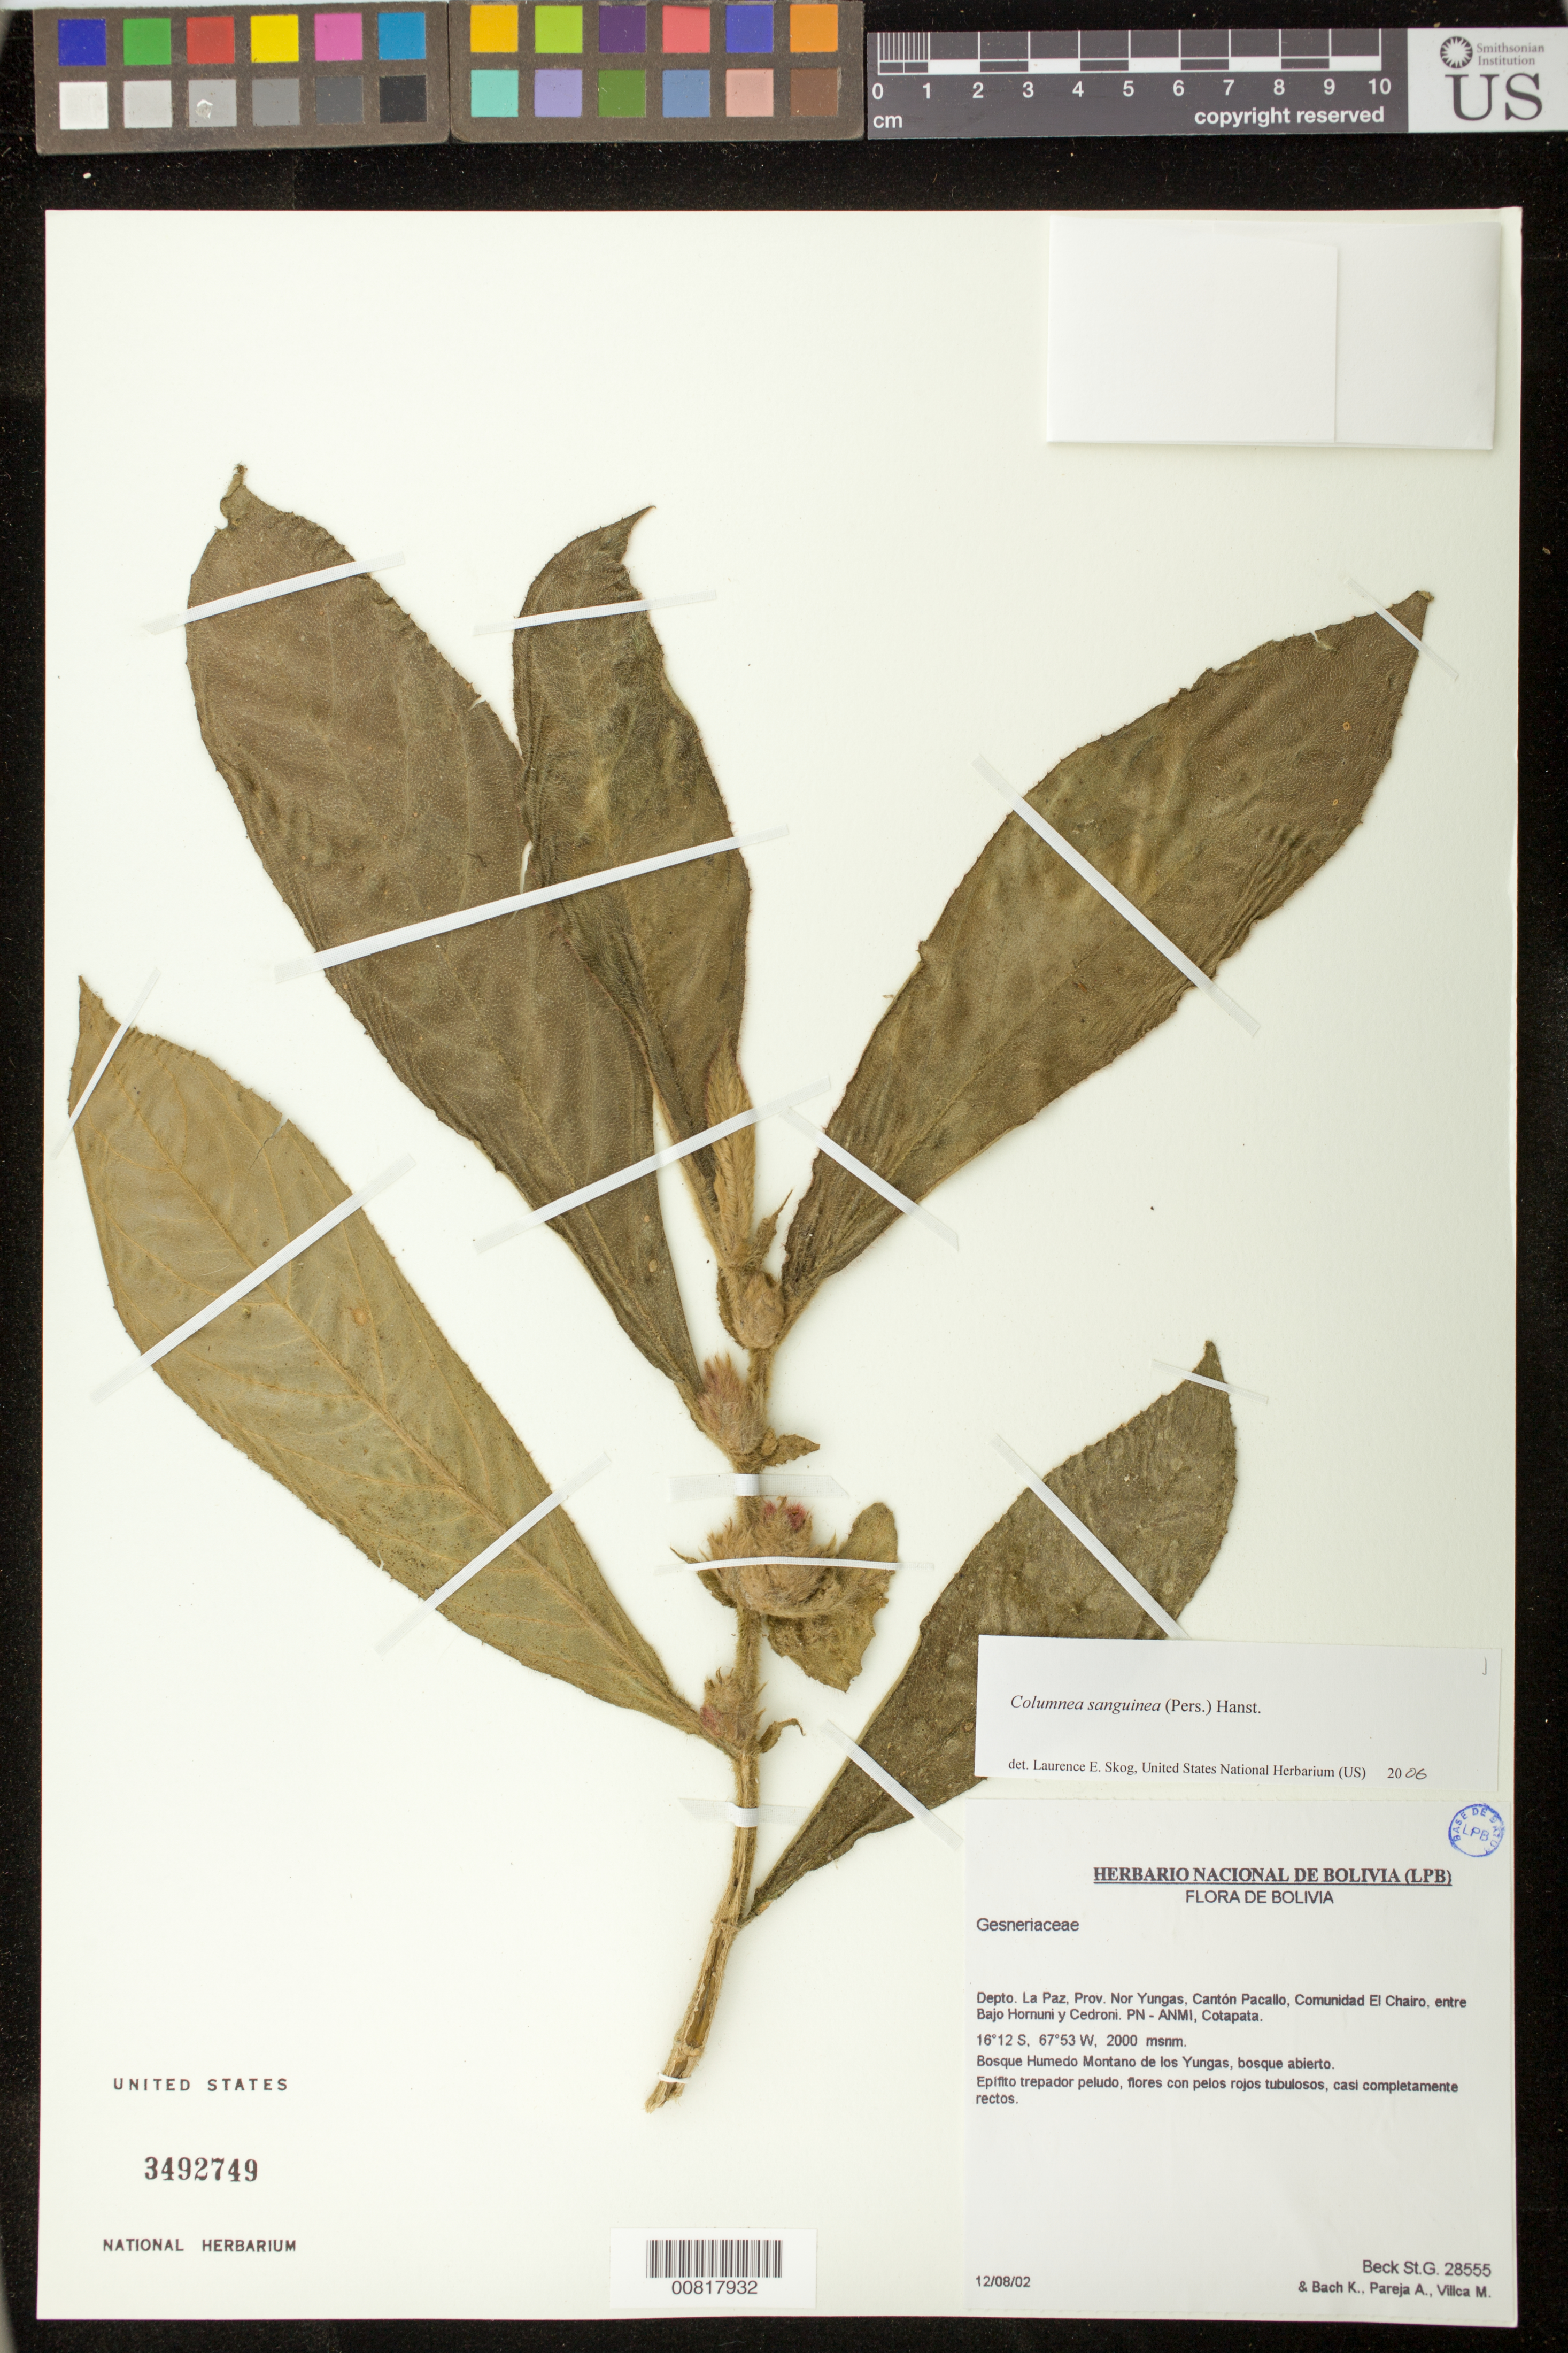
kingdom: Plantae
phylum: Tracheophyta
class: Magnoliopsida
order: Lamiales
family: Gesneriaceae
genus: Columnea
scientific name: Columnea sanguinea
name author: (Pers.) Hanst.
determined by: Skog, Laurence E.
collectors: S. G. Beck, K. Bach, A. Pareja & M. Villca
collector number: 28555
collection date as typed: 12 Aug 2002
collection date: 2002-08-12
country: Bolivia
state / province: La Paz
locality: Depto. La Paz, Prov. Nor Yungas, Cantón Pacallo, Comunidad El Chairo, entre Bajo Hornuni y Cedroni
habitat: Bosque humedo montano de los Yungas, bosque abierto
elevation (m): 2000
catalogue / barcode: US 3492749